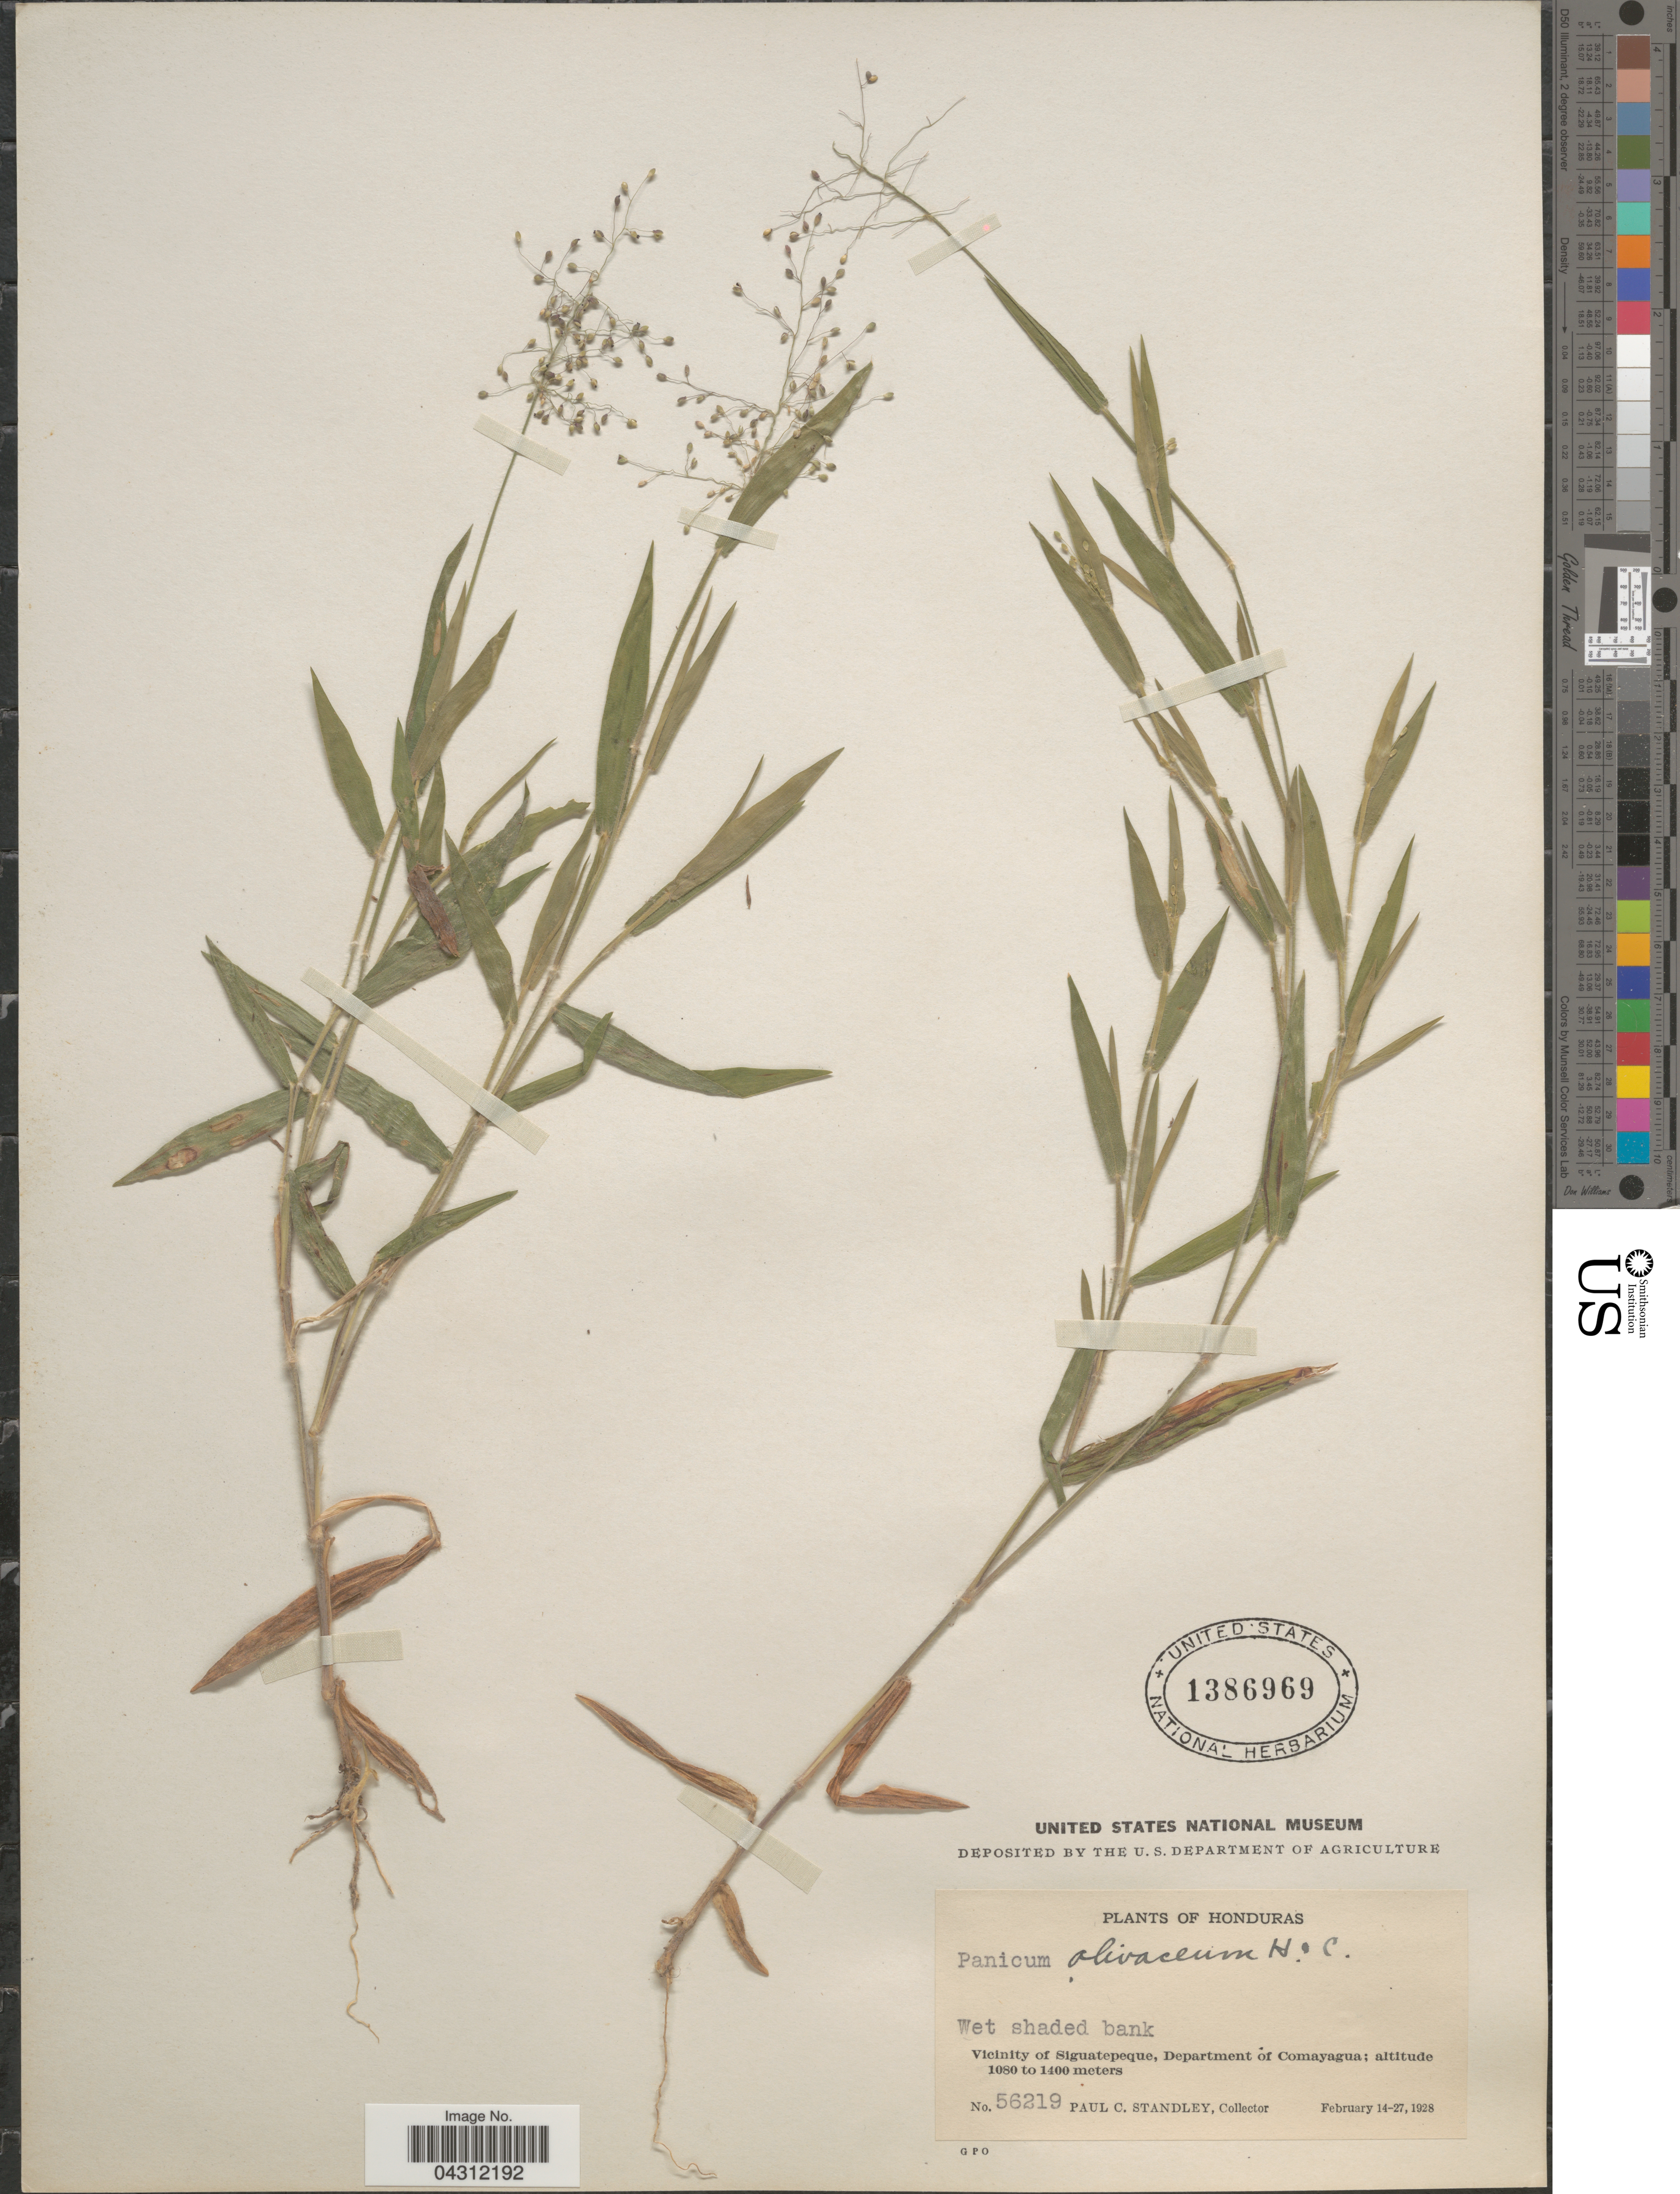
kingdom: Plantae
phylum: Tracheophyta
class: Liliopsida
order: Poales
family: Poaceae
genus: Dichanthelium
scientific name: Dichanthelium acuminatum var. acuminatum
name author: (Sw.) Gould & C.A. Clark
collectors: P. C. Standley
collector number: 56219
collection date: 1928-02-14/1928-02-27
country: Honduras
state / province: Comayagua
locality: Vicinity of Siguatepeque, Department of Comayagua.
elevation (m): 1080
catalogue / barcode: US 1386969